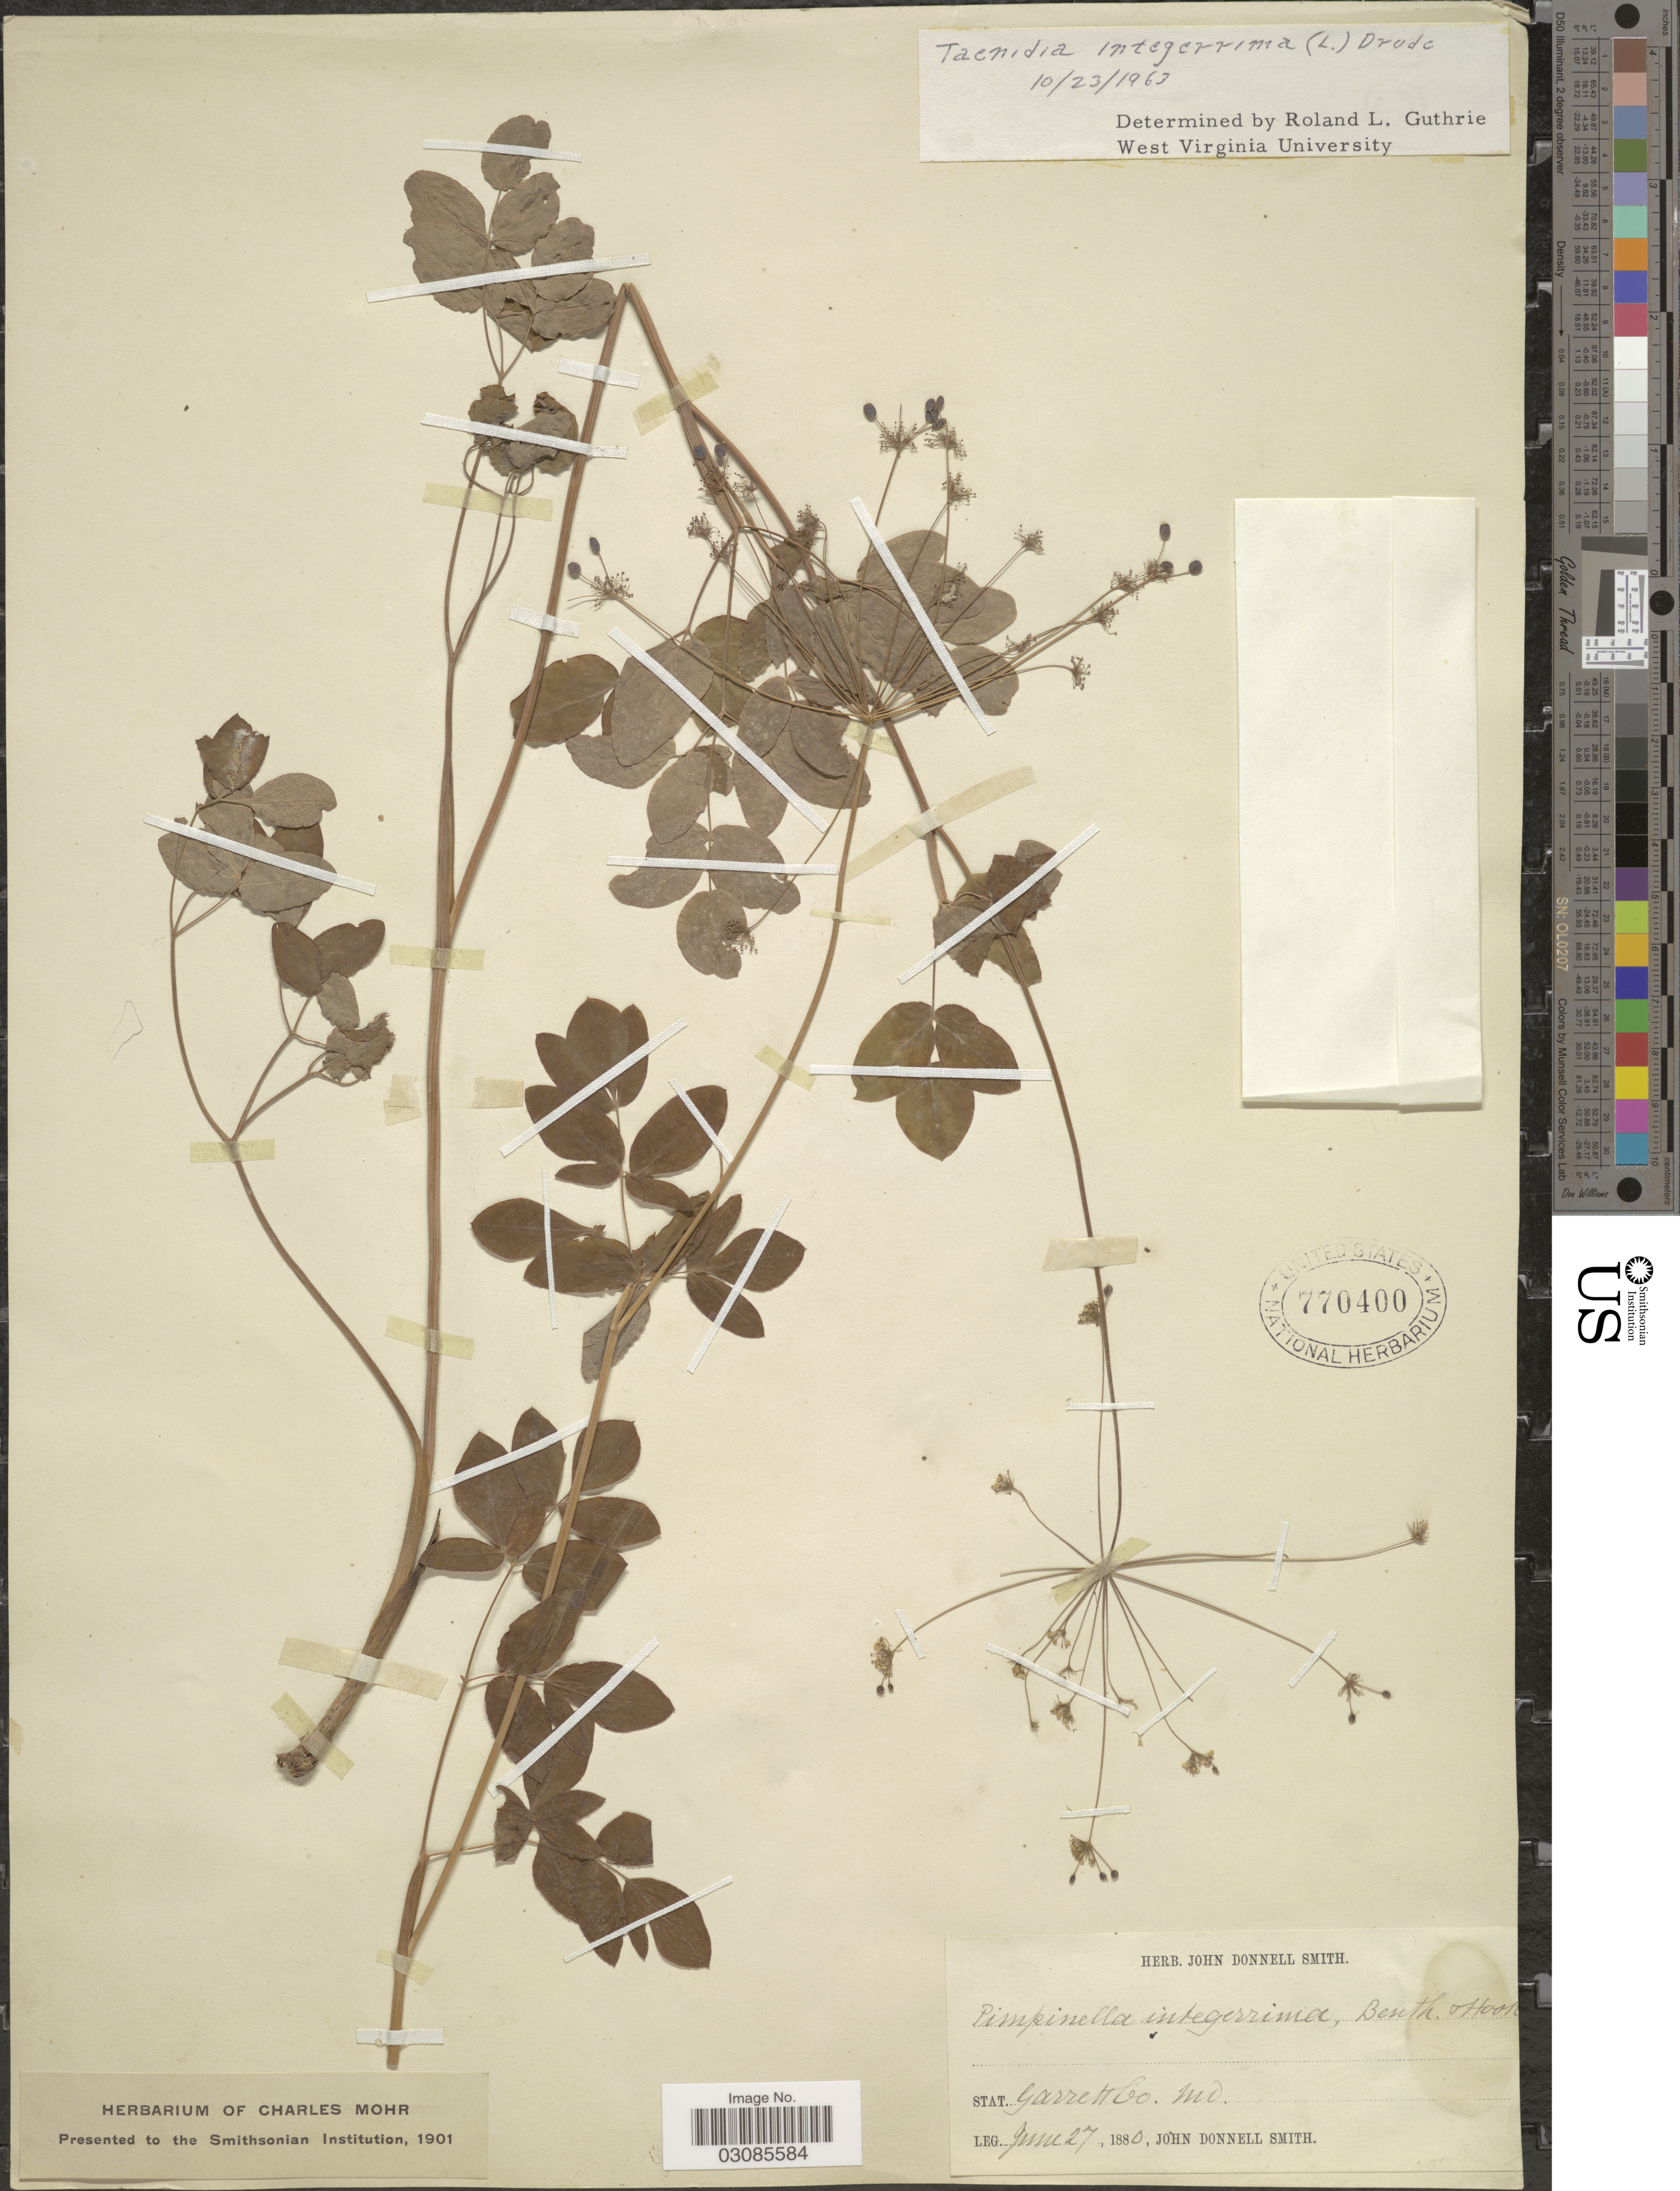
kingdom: Plantae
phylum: Tracheophyta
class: Magnoliopsida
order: Apiales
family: Apiaceae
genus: Taenidia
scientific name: Taenidia integerrima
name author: (L.) Drude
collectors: J. Donnell Smith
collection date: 1880-06-27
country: United States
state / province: Maryland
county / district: Garrett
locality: Stat. Garrett Co. Md.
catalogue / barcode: US 770400